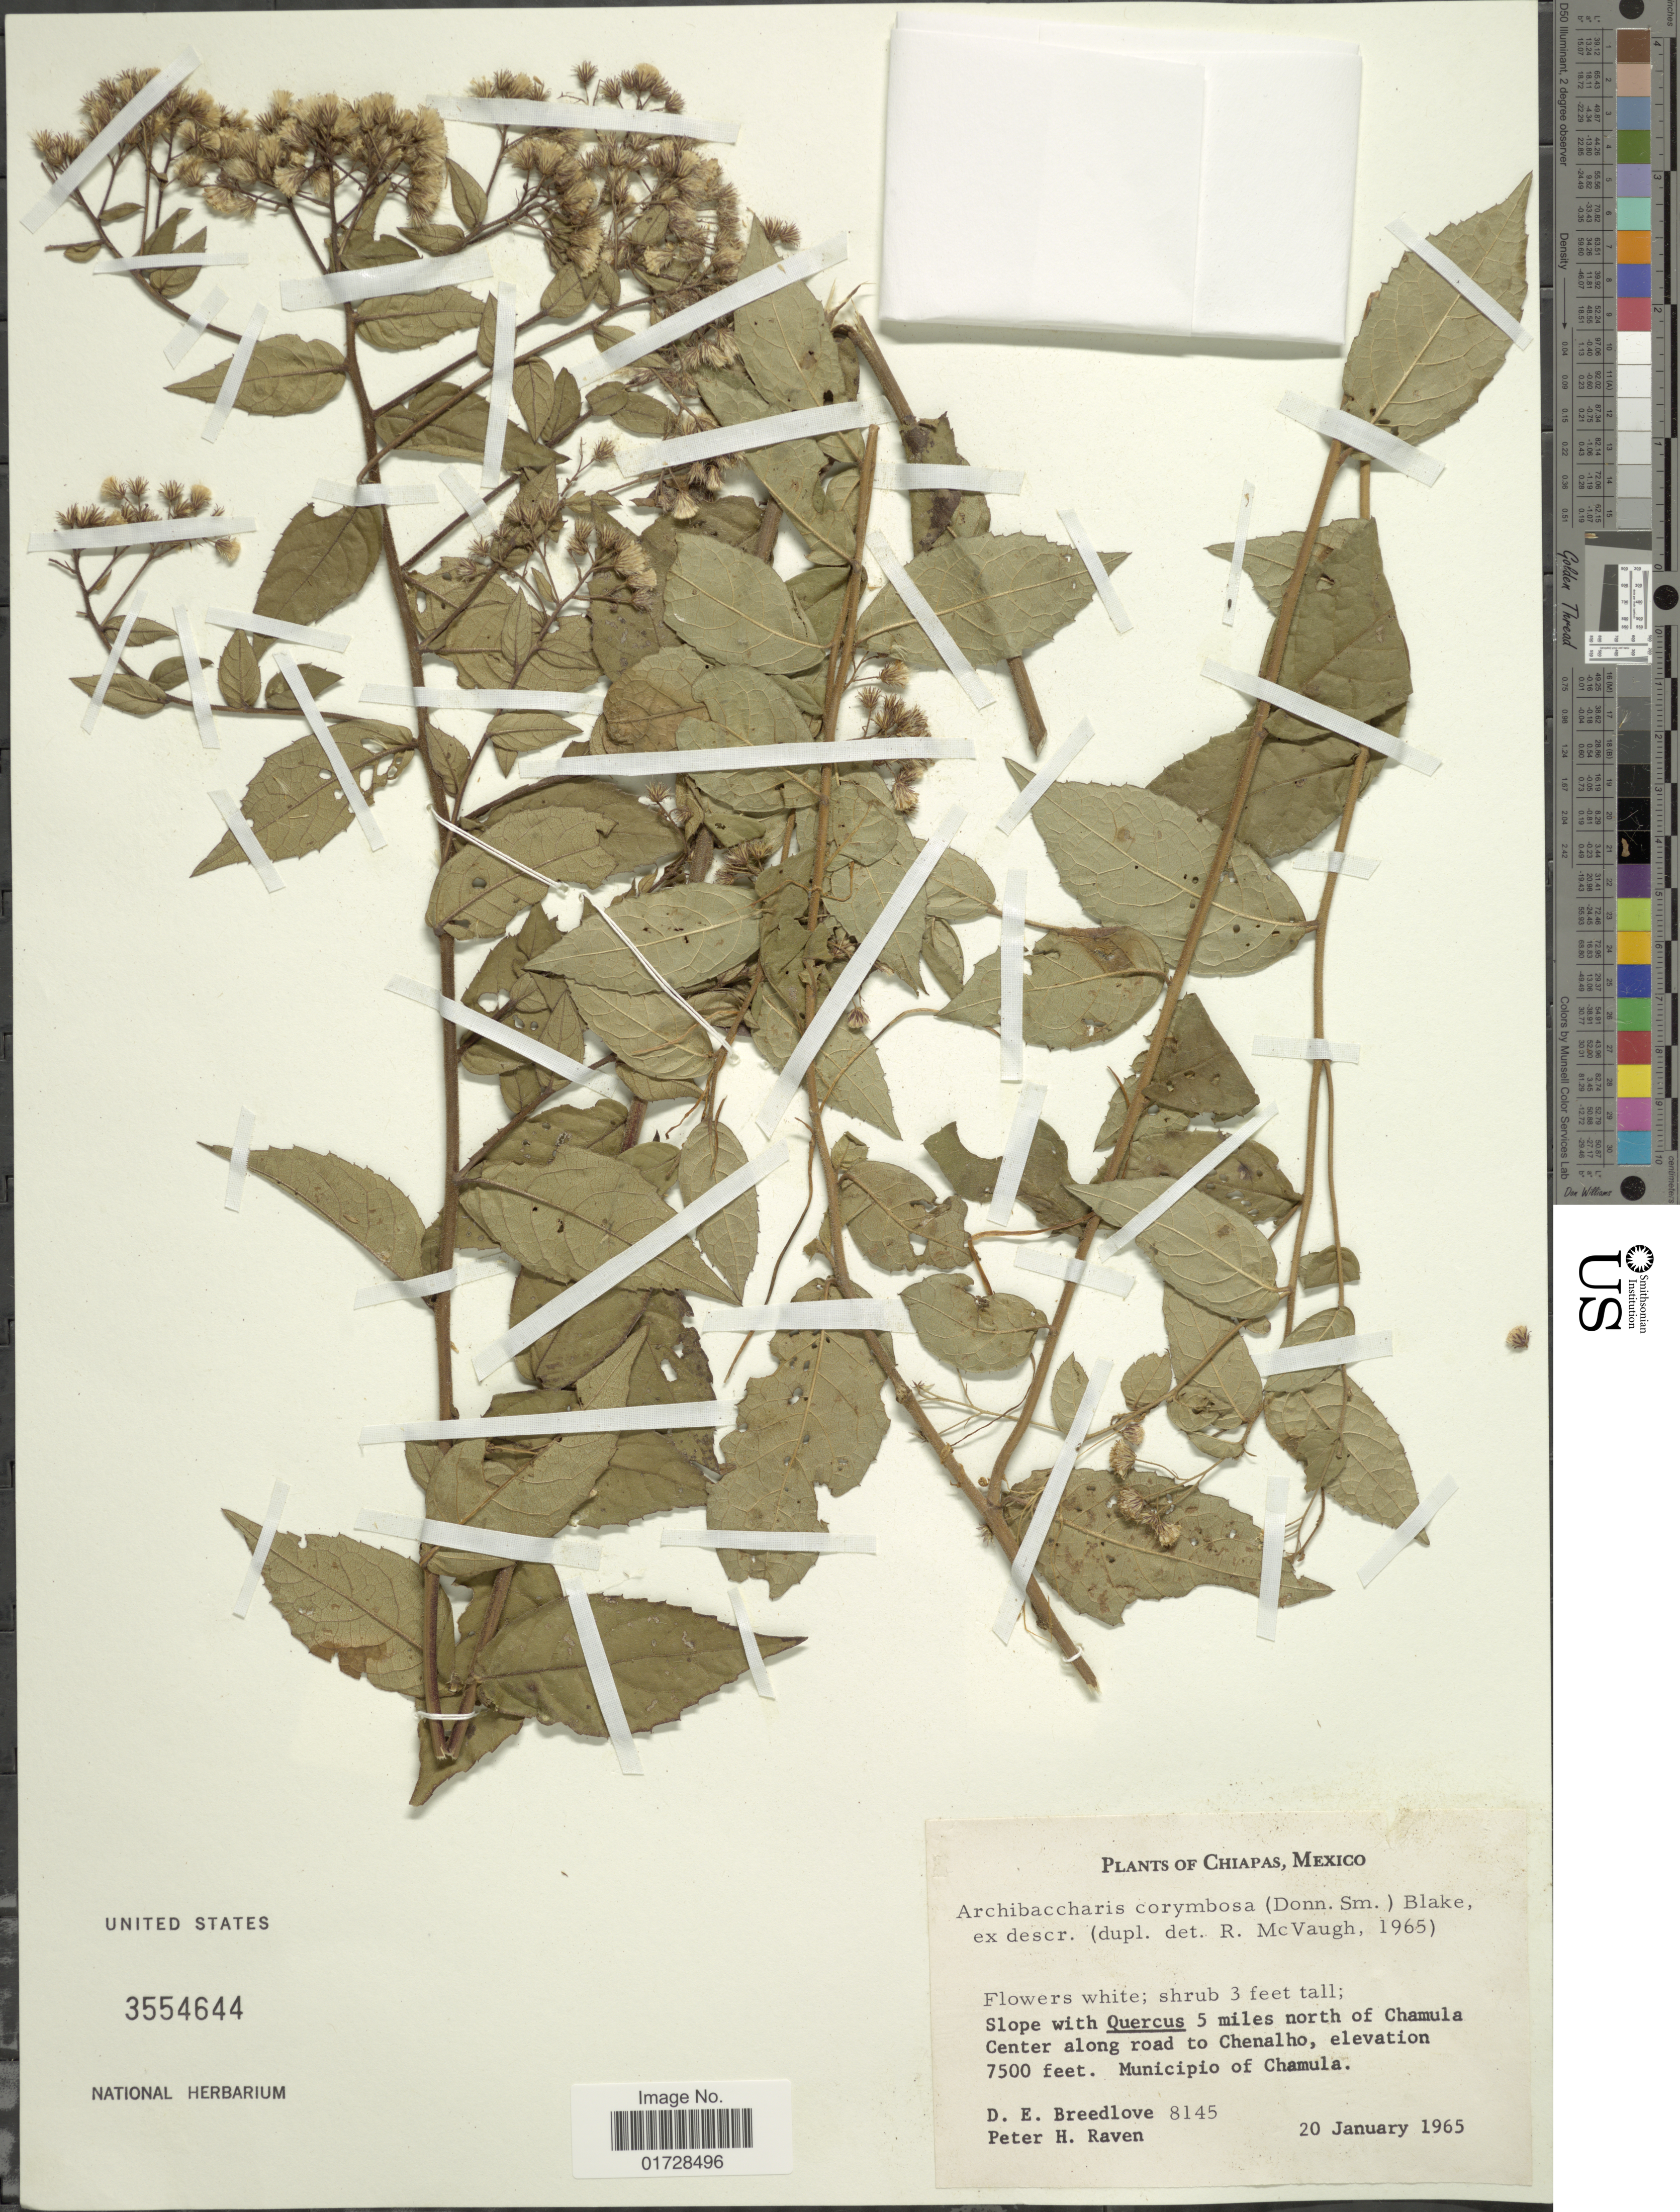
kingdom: Plantae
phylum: Tracheophyta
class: Magnoliopsida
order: Asterales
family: Asteraceae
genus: Archibaccharis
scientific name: Archibaccharis corymbosa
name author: (Donn. Sm.) S.F. Blake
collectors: D. E. Breedlove & P. Raven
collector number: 8145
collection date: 1965-01-20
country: Mexico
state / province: Chiapas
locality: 5 miles north of Chamula Center along road to Chenalho, Municipio of Chamula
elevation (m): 2286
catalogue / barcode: US 3554644